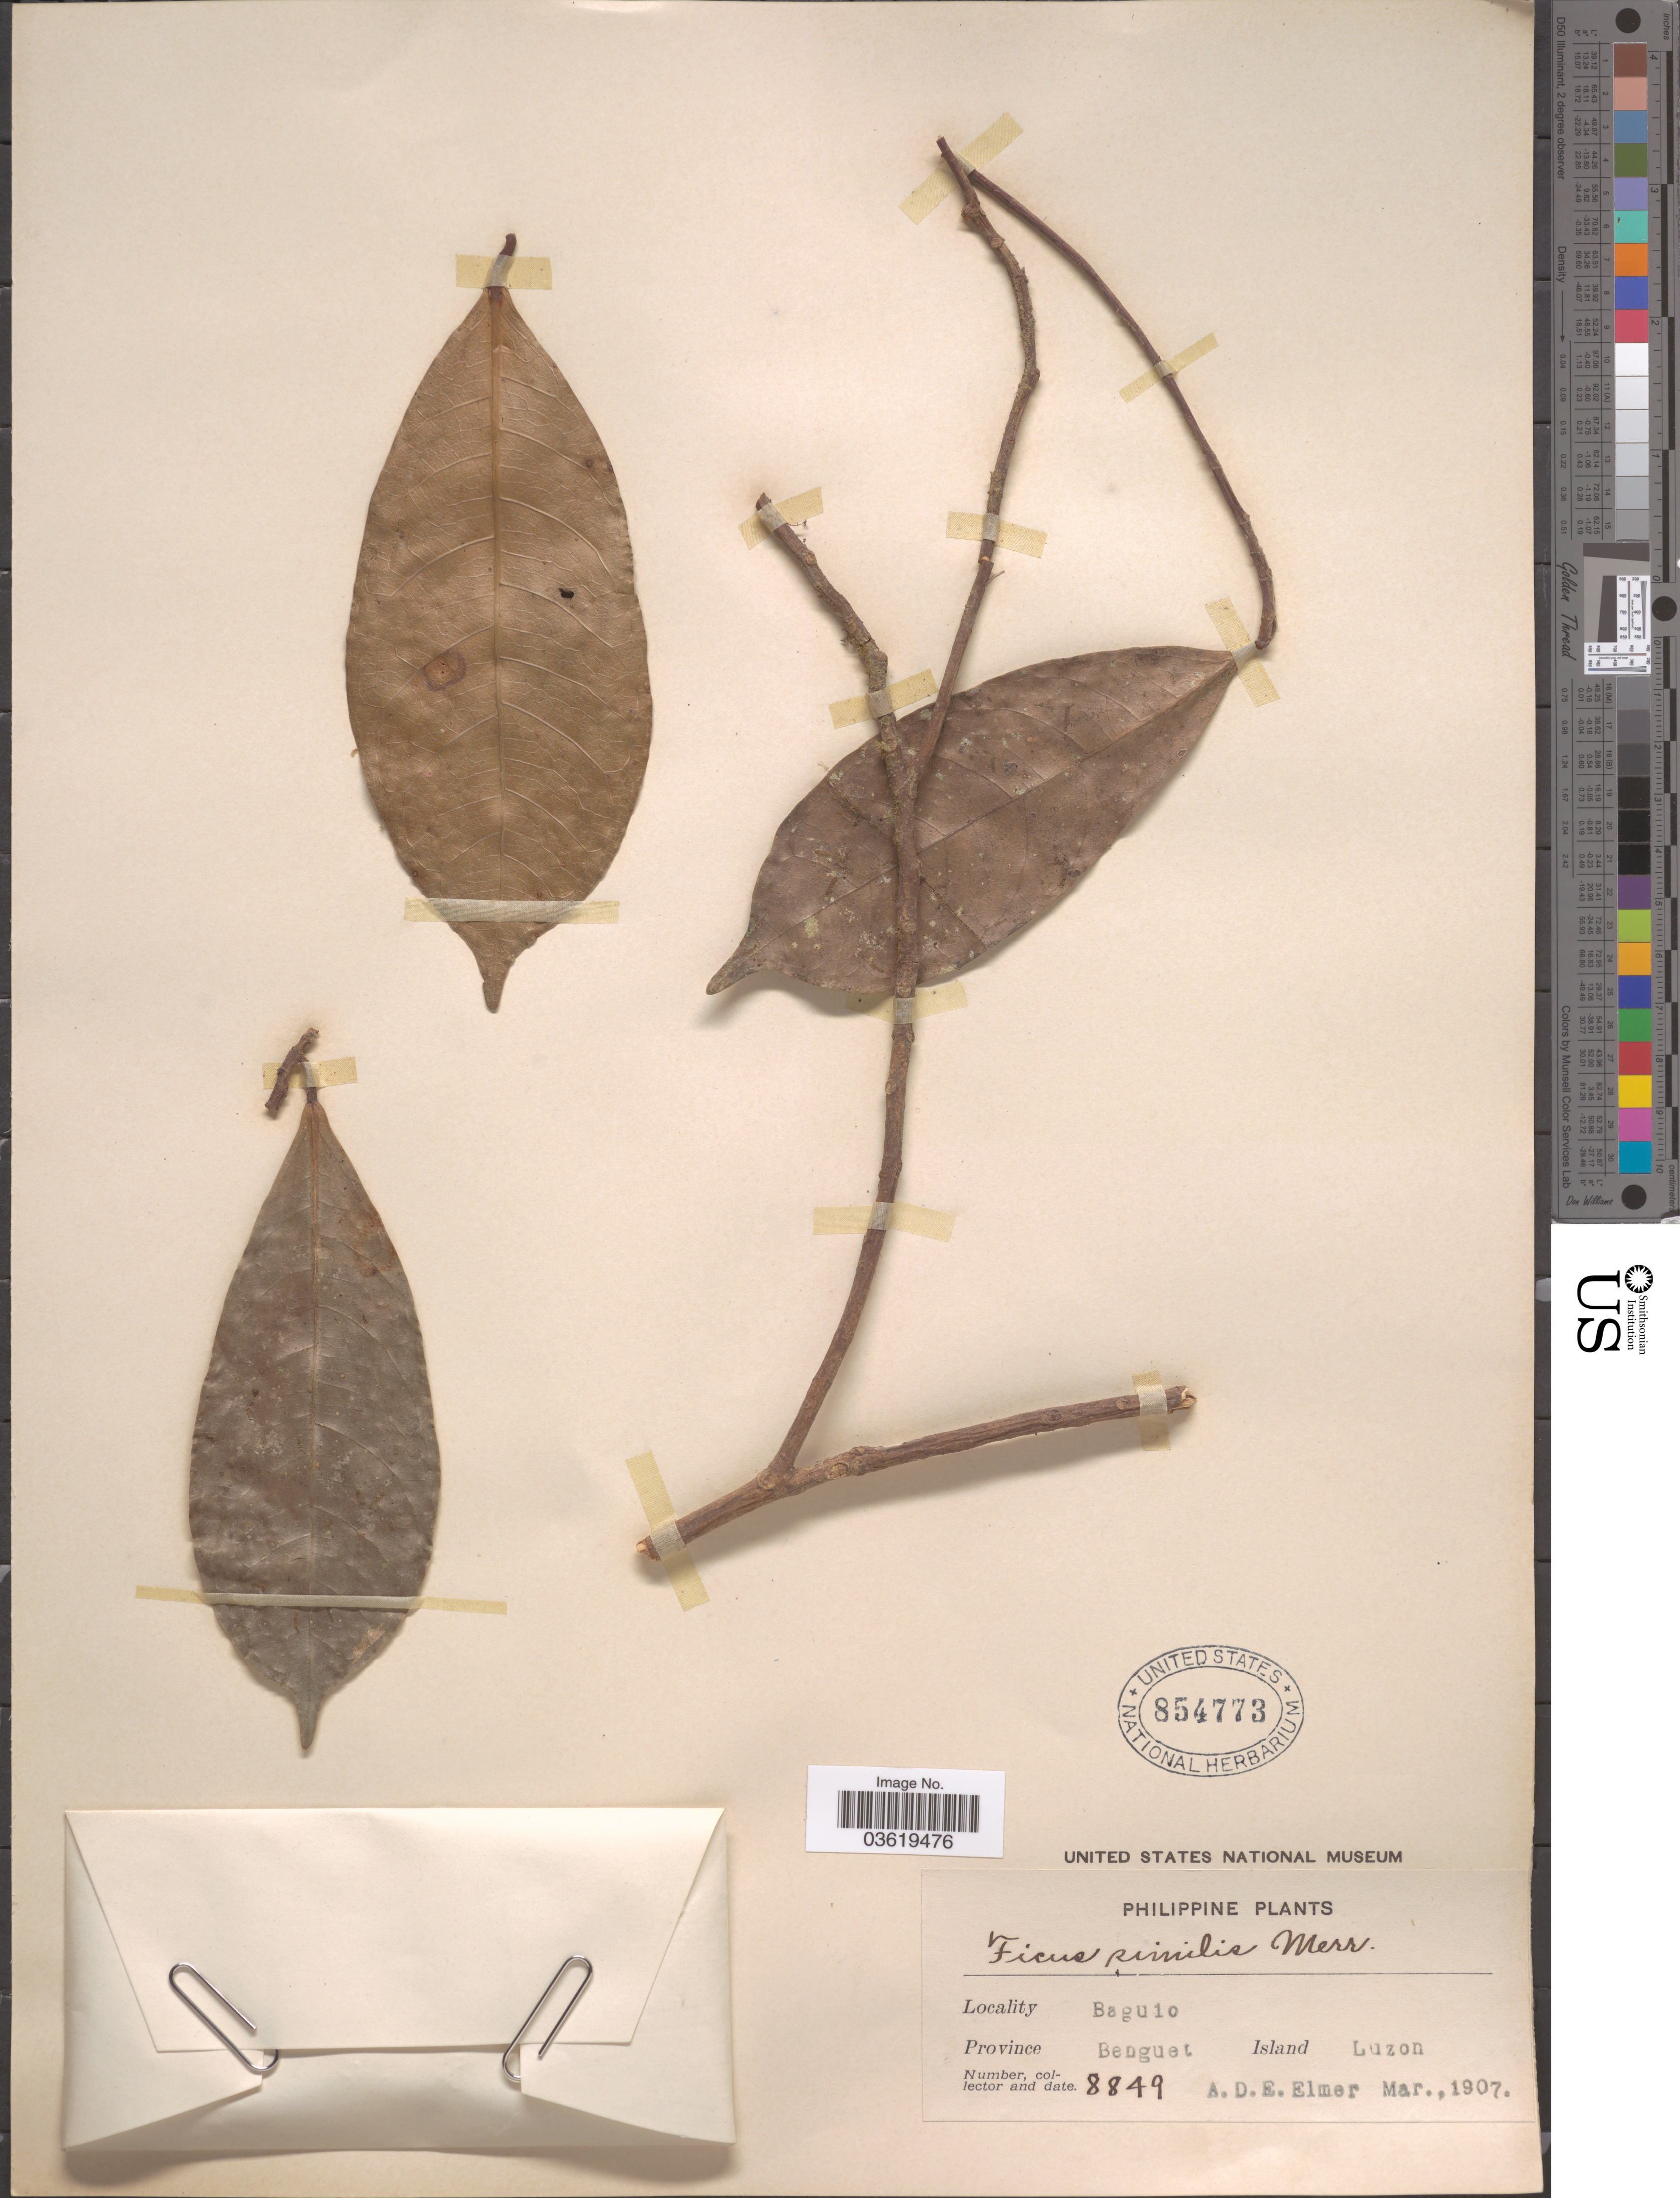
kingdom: Plantae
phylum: Tracheophyta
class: Magnoliopsida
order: Rosales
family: Moraceae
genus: Ficus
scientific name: Ficus pubinervis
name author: Blume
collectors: A. D. E. Elmer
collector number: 8849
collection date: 1907-03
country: Philippines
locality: Baguio. Province Benguet Island Luzon.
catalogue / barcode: US 854773